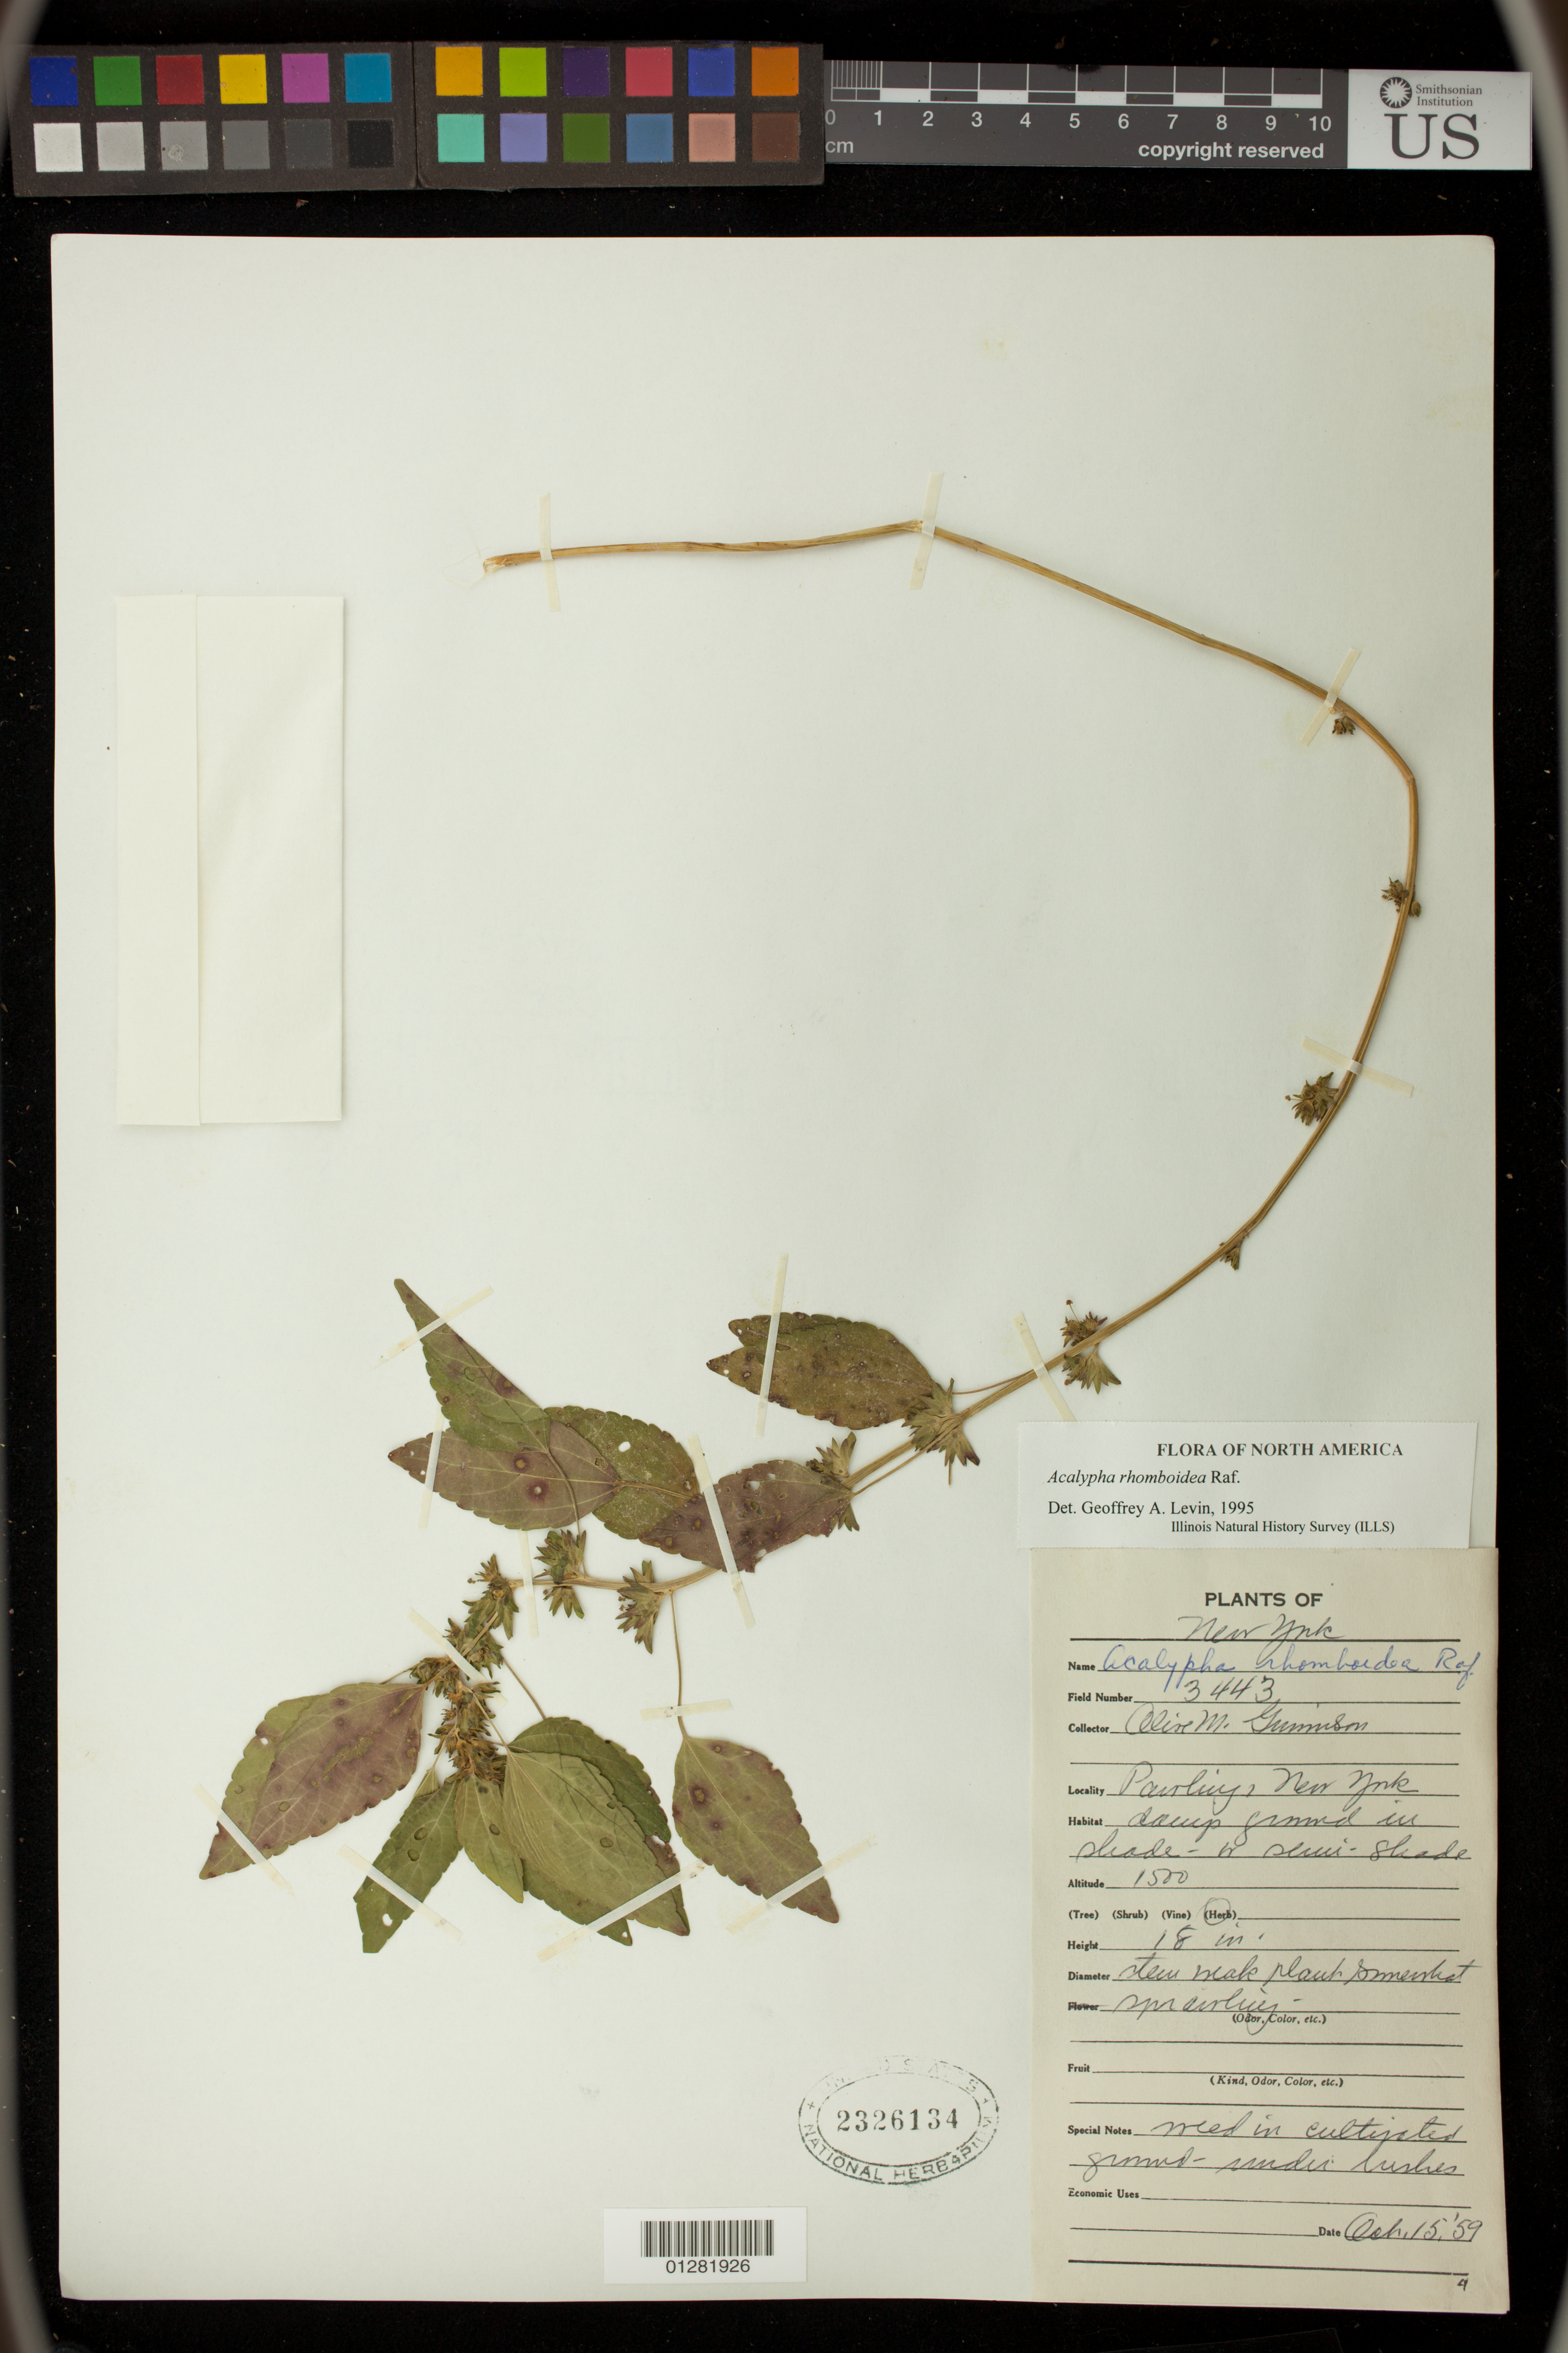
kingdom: Plantae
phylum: Tracheophyta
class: Magnoliopsida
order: Malpighiales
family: Euphorbiaceae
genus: Acalypha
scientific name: Acalypha rhomboidea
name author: Raf.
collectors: Gunnison, O. M.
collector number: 3443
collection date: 1959-10-15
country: United States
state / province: New York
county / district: Dutchess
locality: Pawling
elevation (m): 457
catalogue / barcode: US 2326134